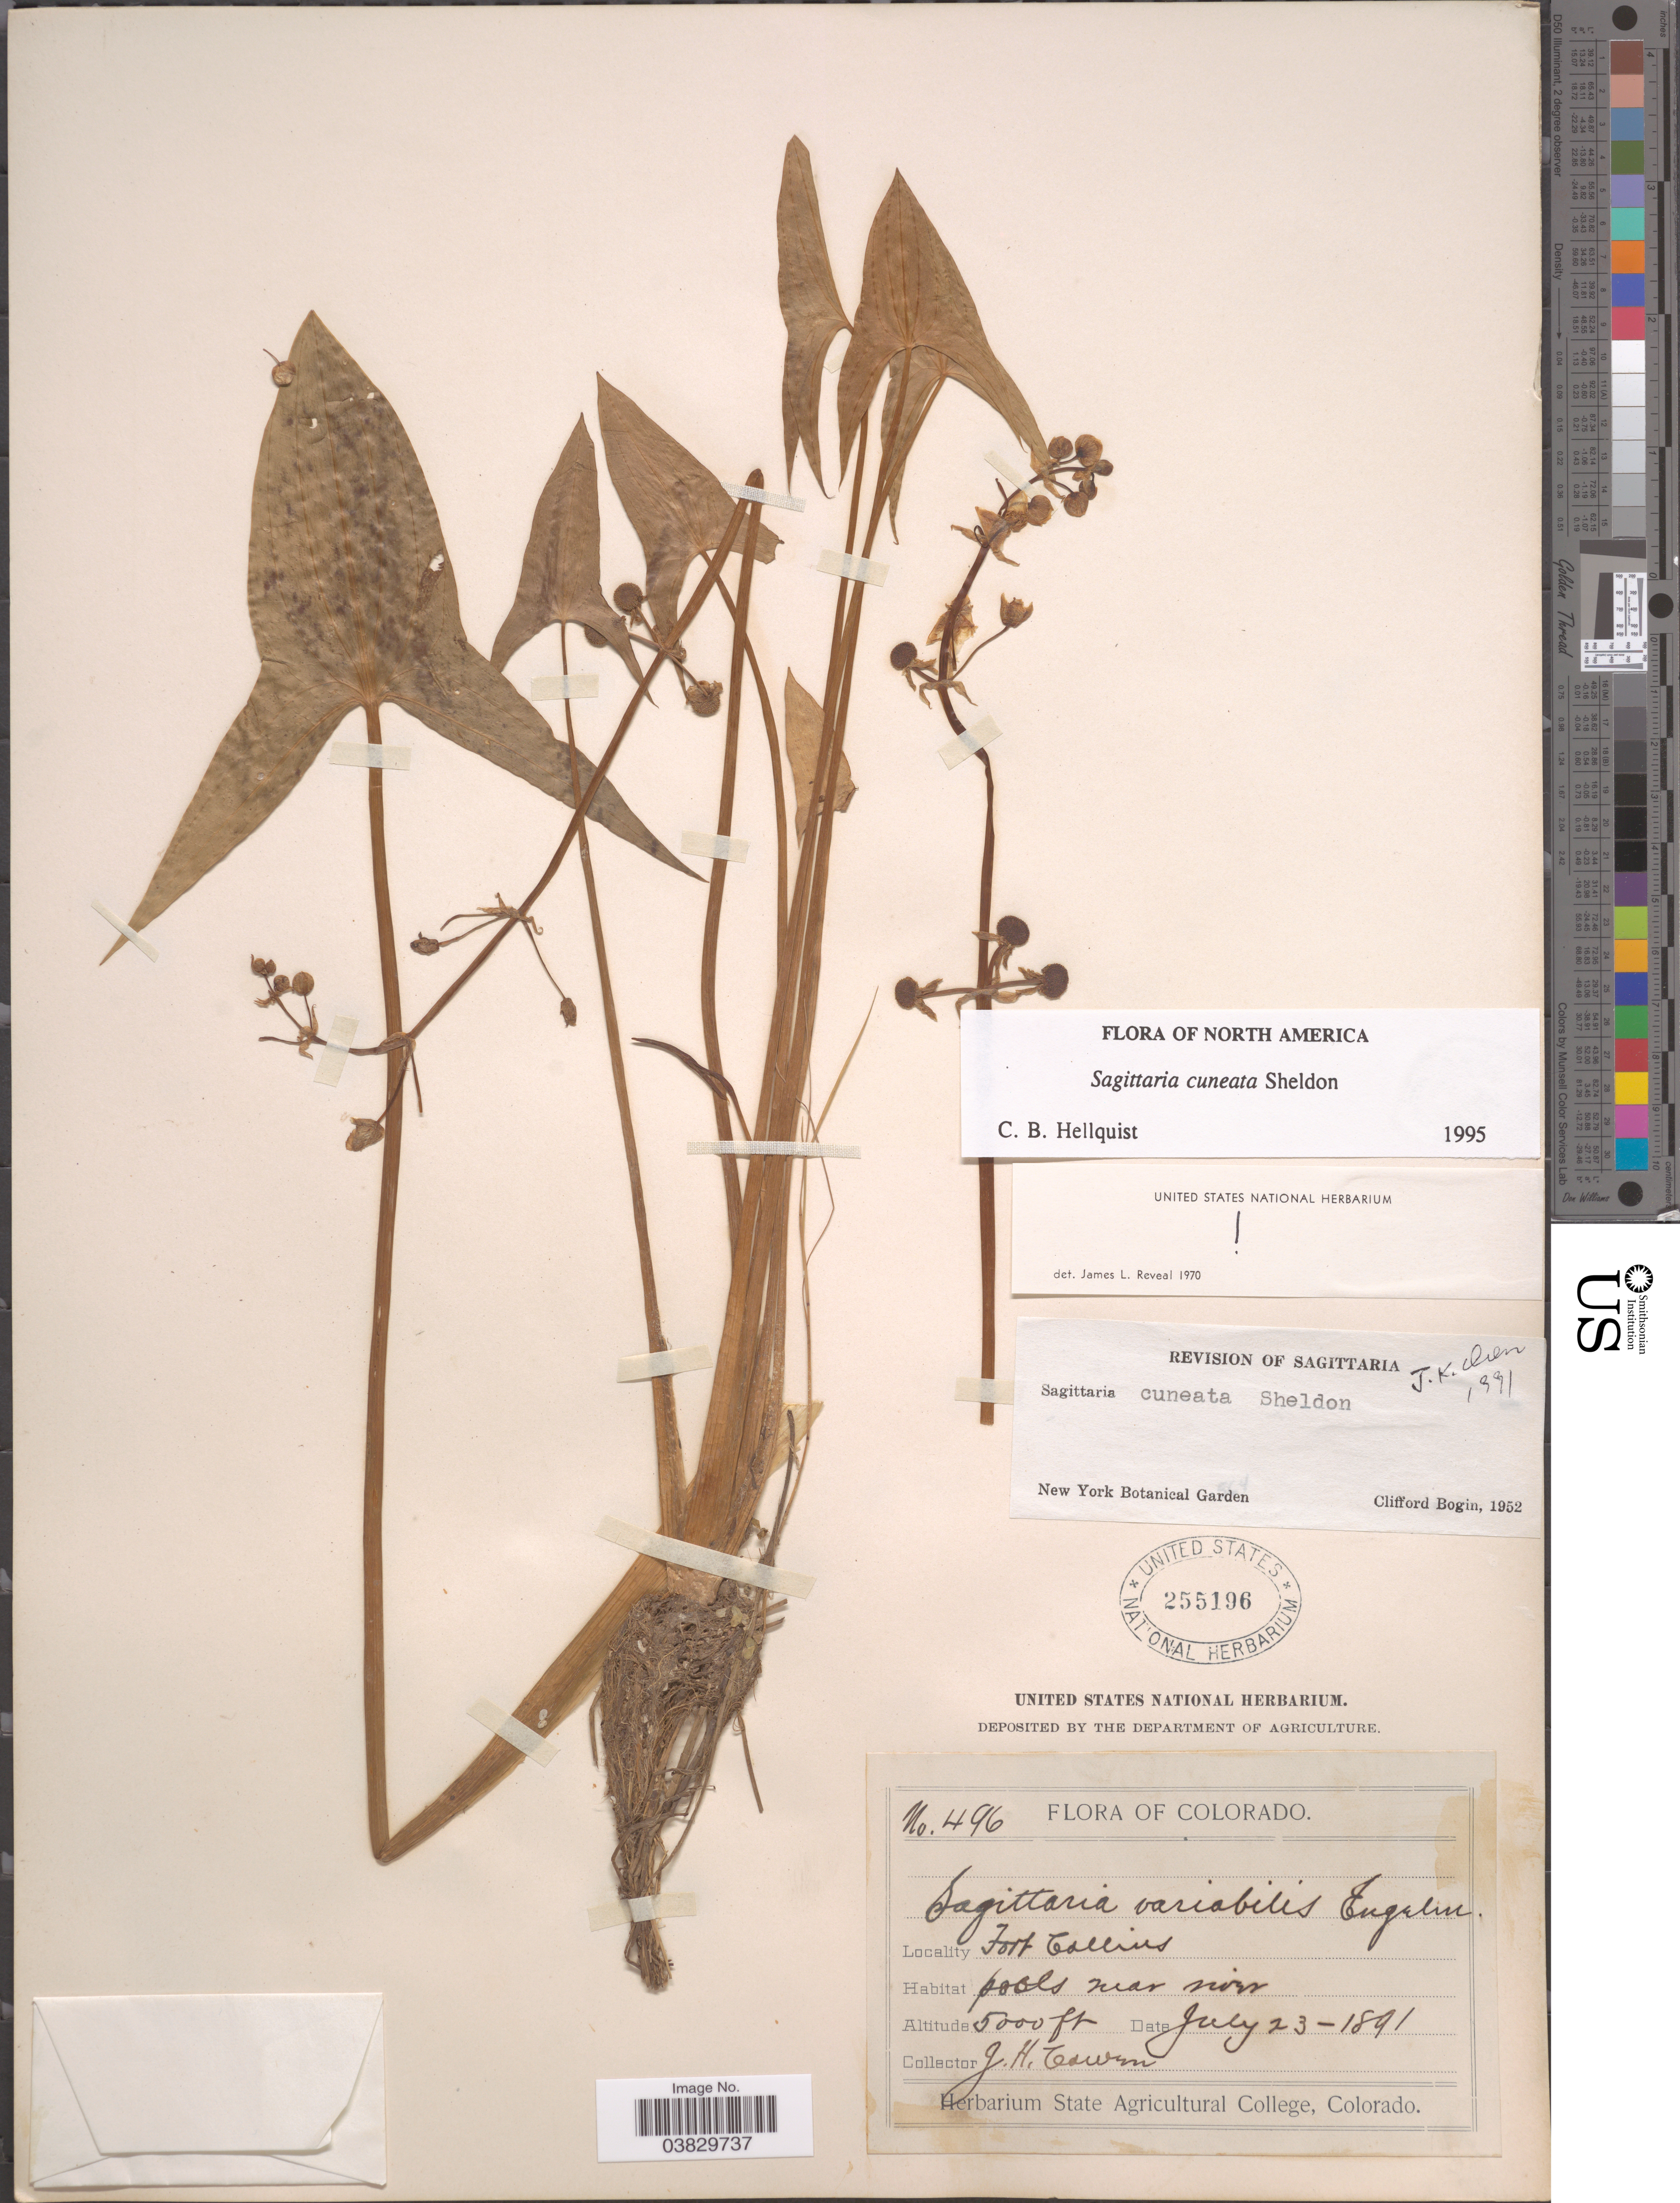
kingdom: Plantae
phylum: Tracheophyta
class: Liliopsida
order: Alismatales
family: Alismataceae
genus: Sagittaria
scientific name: Sagittaria cuneata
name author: E. Sheld.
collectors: J. H. Cowen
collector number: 496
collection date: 1891-07-23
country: United States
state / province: Colorado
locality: Fort Collins. Pools near river.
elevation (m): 1524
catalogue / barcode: US 255196